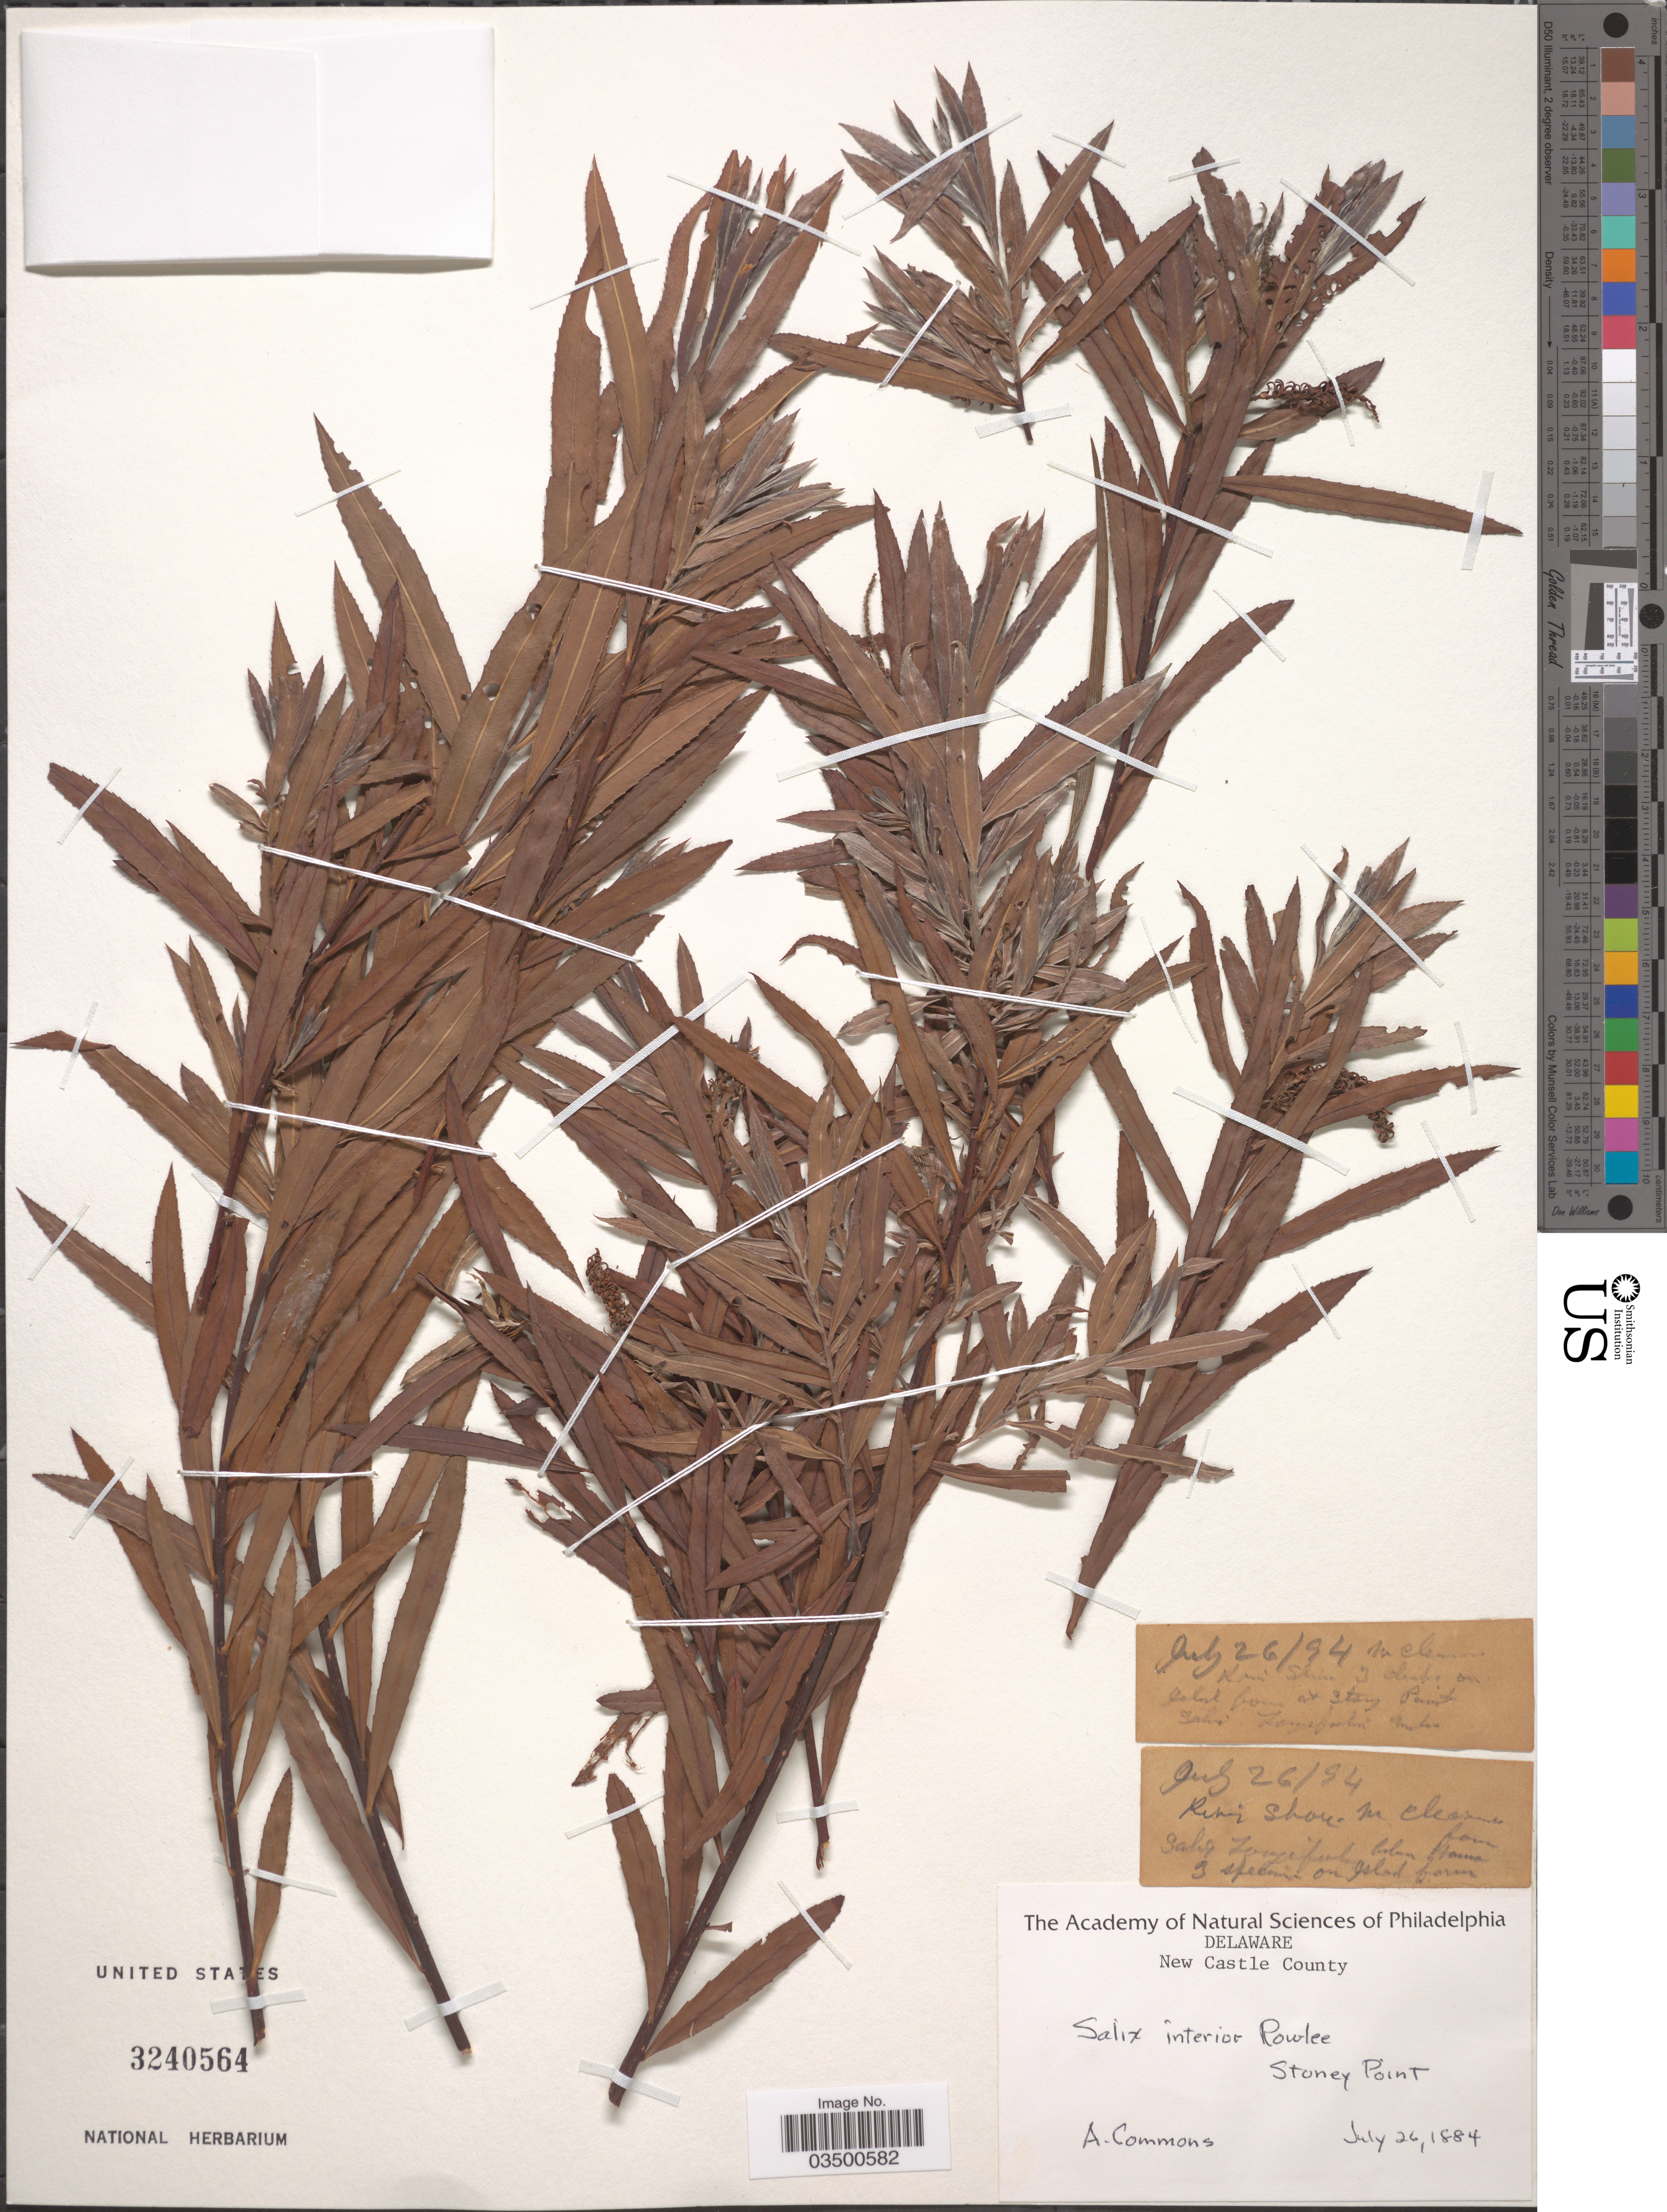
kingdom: Plantae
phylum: Tracheophyta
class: Magnoliopsida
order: Malpighiales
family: Salicaceae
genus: Salix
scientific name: Salix interior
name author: Rowlee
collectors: A. Commons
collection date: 1884-07-26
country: United States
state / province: Delaware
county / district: New Castle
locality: New Castle County. Stoney Point. River Shore.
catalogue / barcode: US 3240564